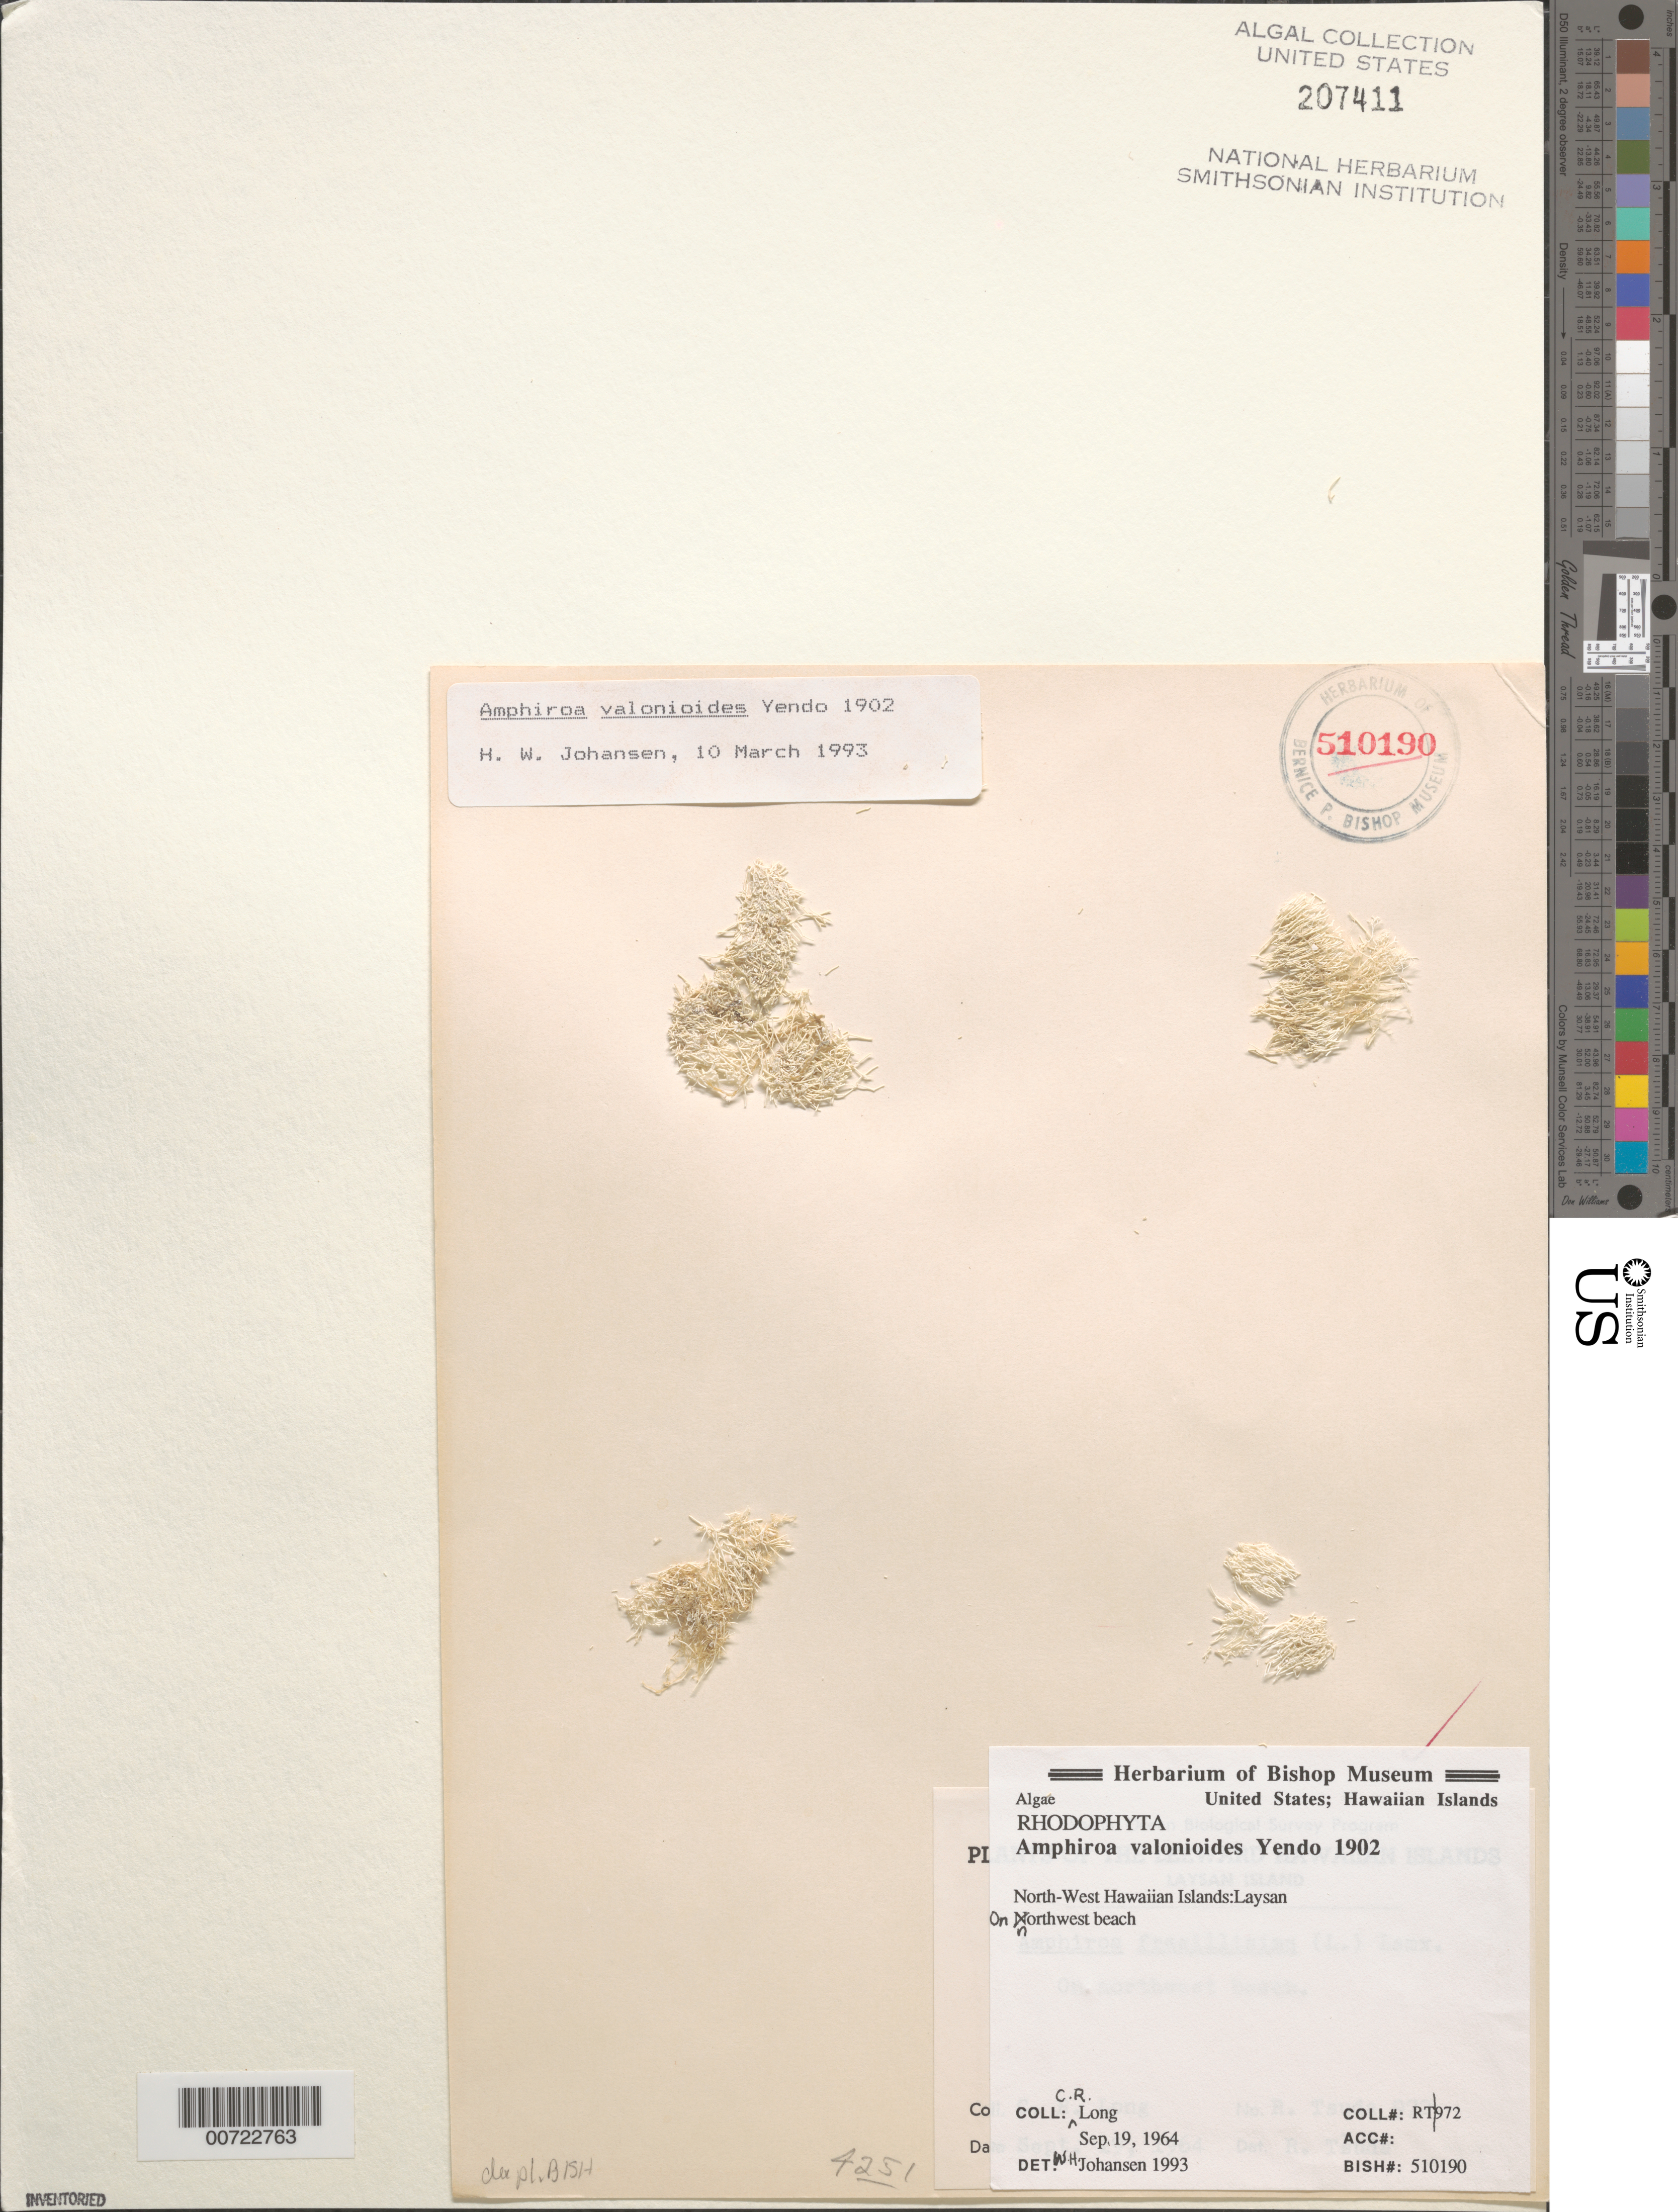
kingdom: Plantae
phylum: Rhodophyta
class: Florideophyceae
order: Corallinales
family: Lithophyllaceae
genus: Amphiroa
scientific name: Amphiroa valonioides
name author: Yendo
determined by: Johansen, H. W.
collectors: C. Long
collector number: RT 972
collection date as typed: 19 Sep 1964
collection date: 1964-09-19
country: United States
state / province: Hawaii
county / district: Honolulu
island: Laysan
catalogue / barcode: US 207411